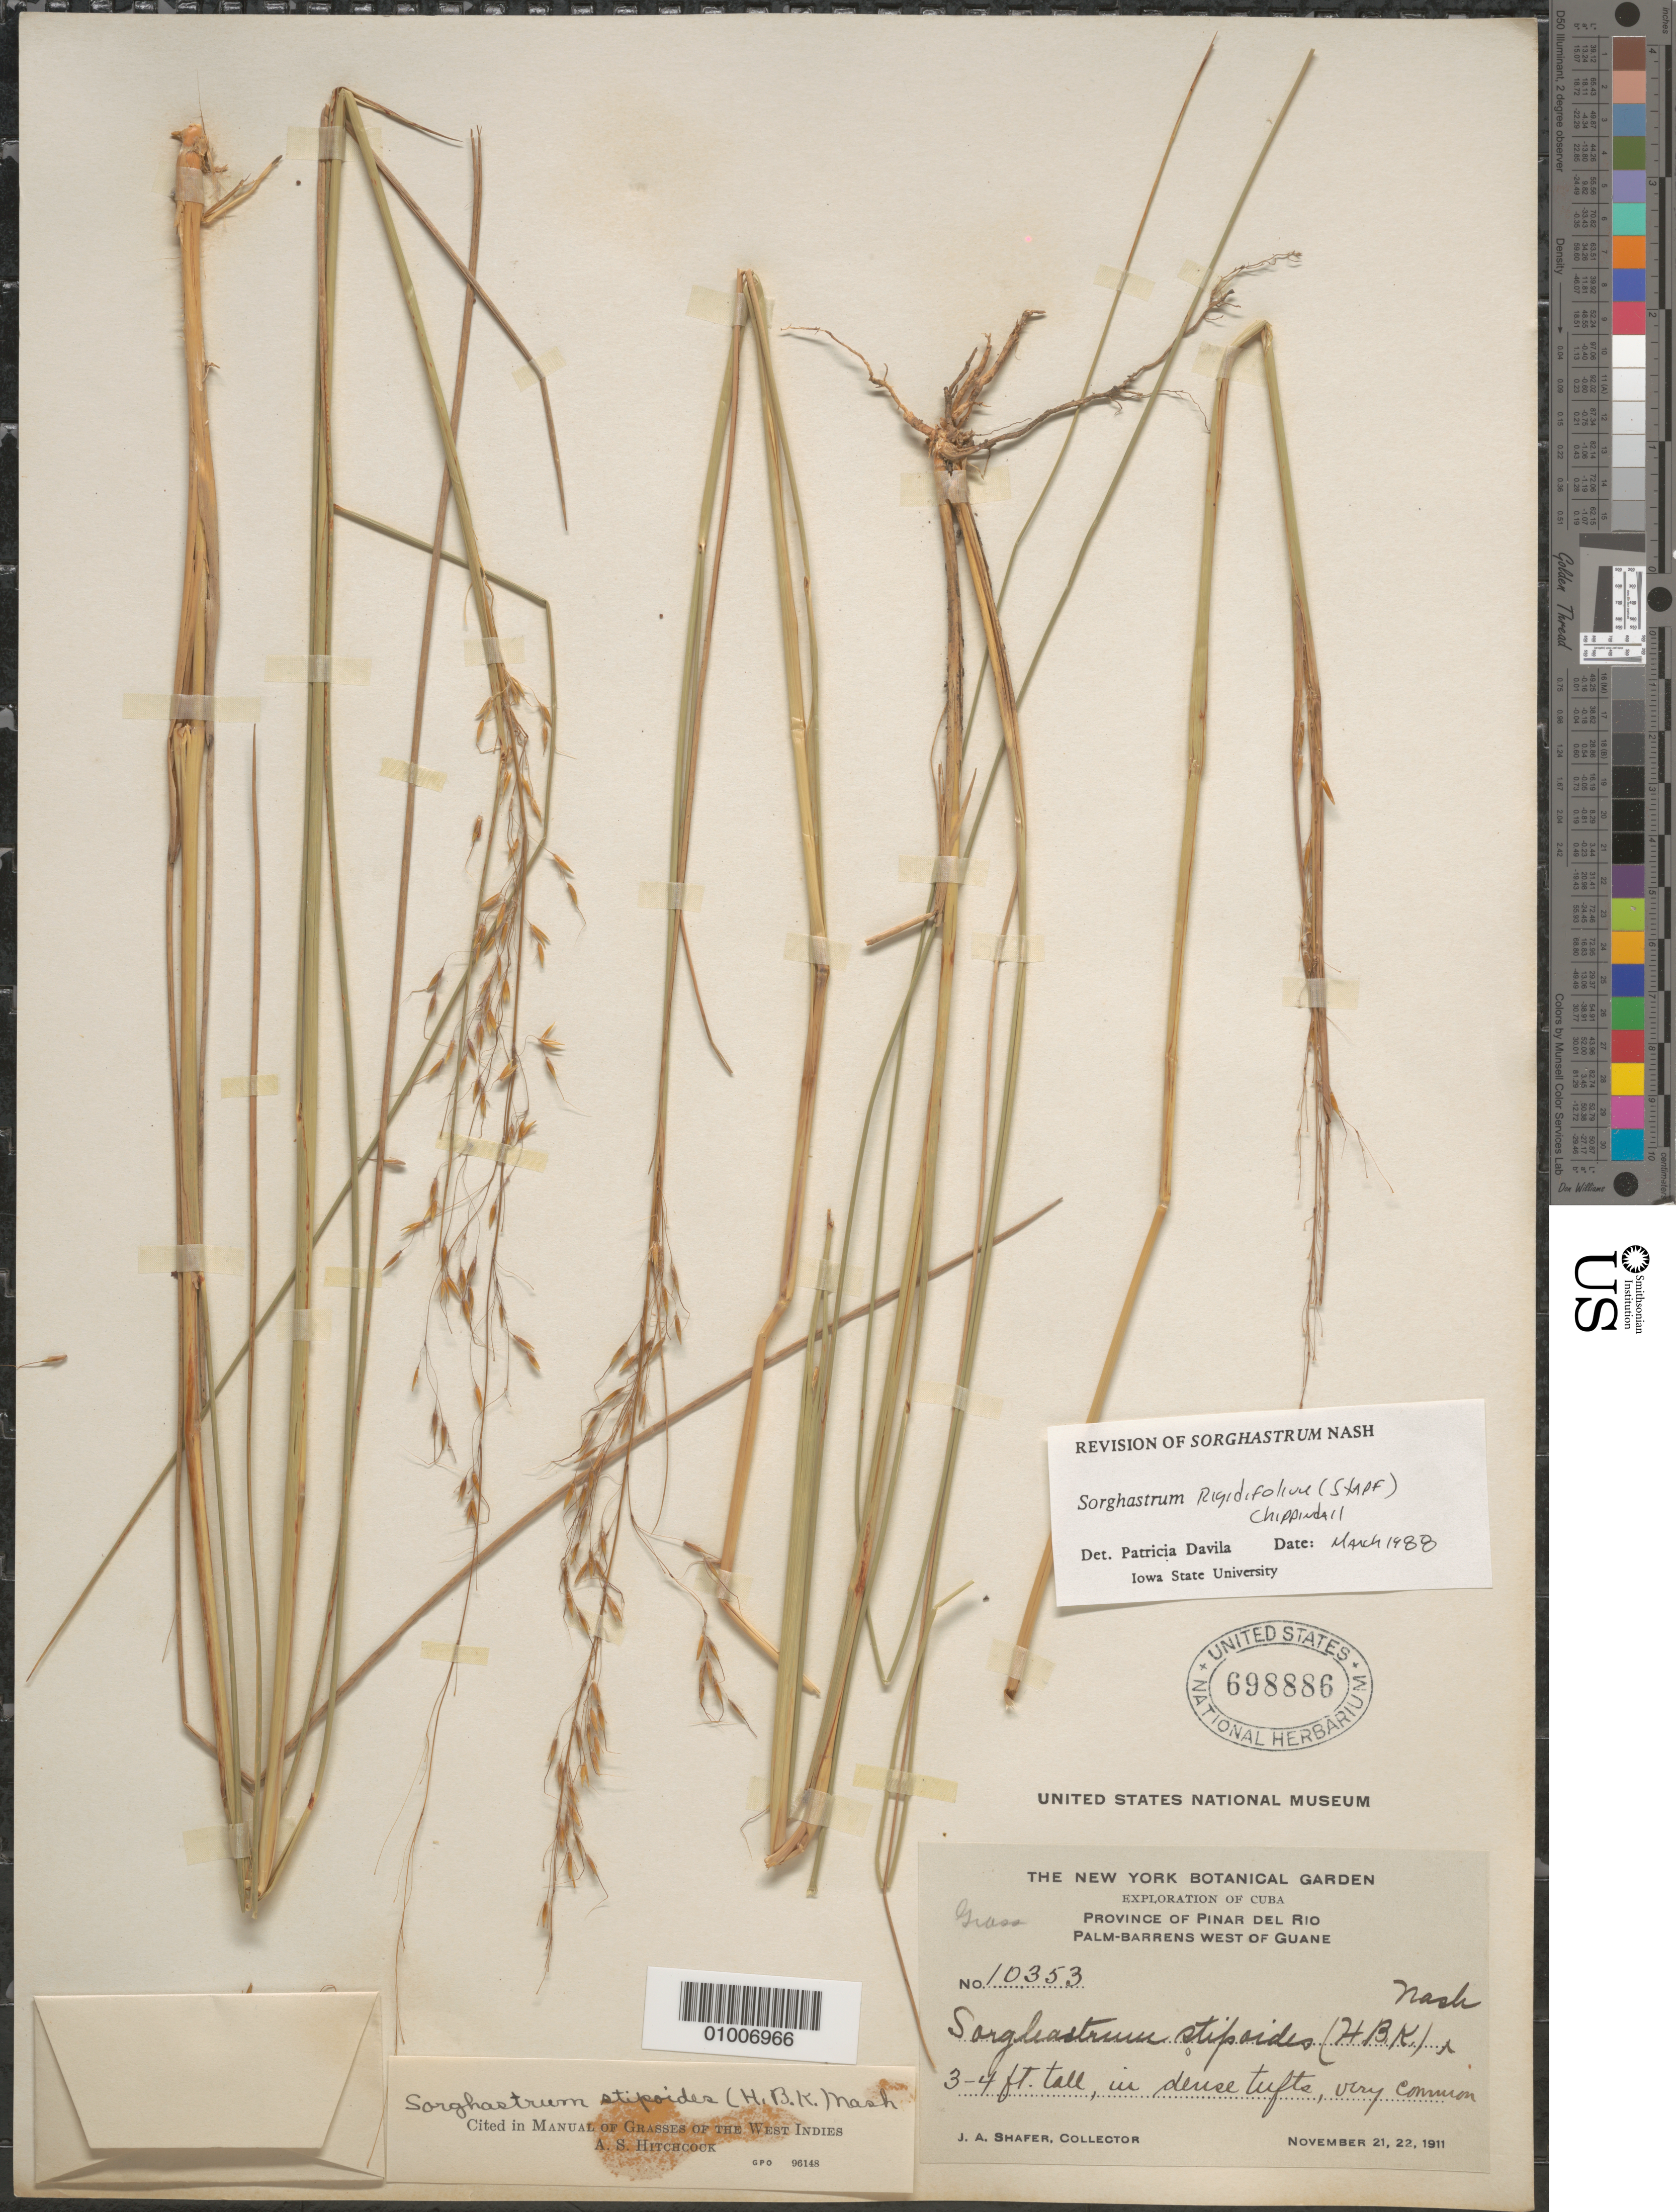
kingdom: Plantae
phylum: Tracheophyta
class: Liliopsida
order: Poales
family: Poaceae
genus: Sorghastrum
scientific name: Sorghastrum stipoides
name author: (Kunth) Nash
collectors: J. A. Shafer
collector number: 10353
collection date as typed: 21 Nov 1911 to 22 Nov 1911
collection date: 1911-11-21/1911-11-22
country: Cuba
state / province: Pinar del Rio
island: Cuba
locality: Pinar del Rio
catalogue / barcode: US 698886